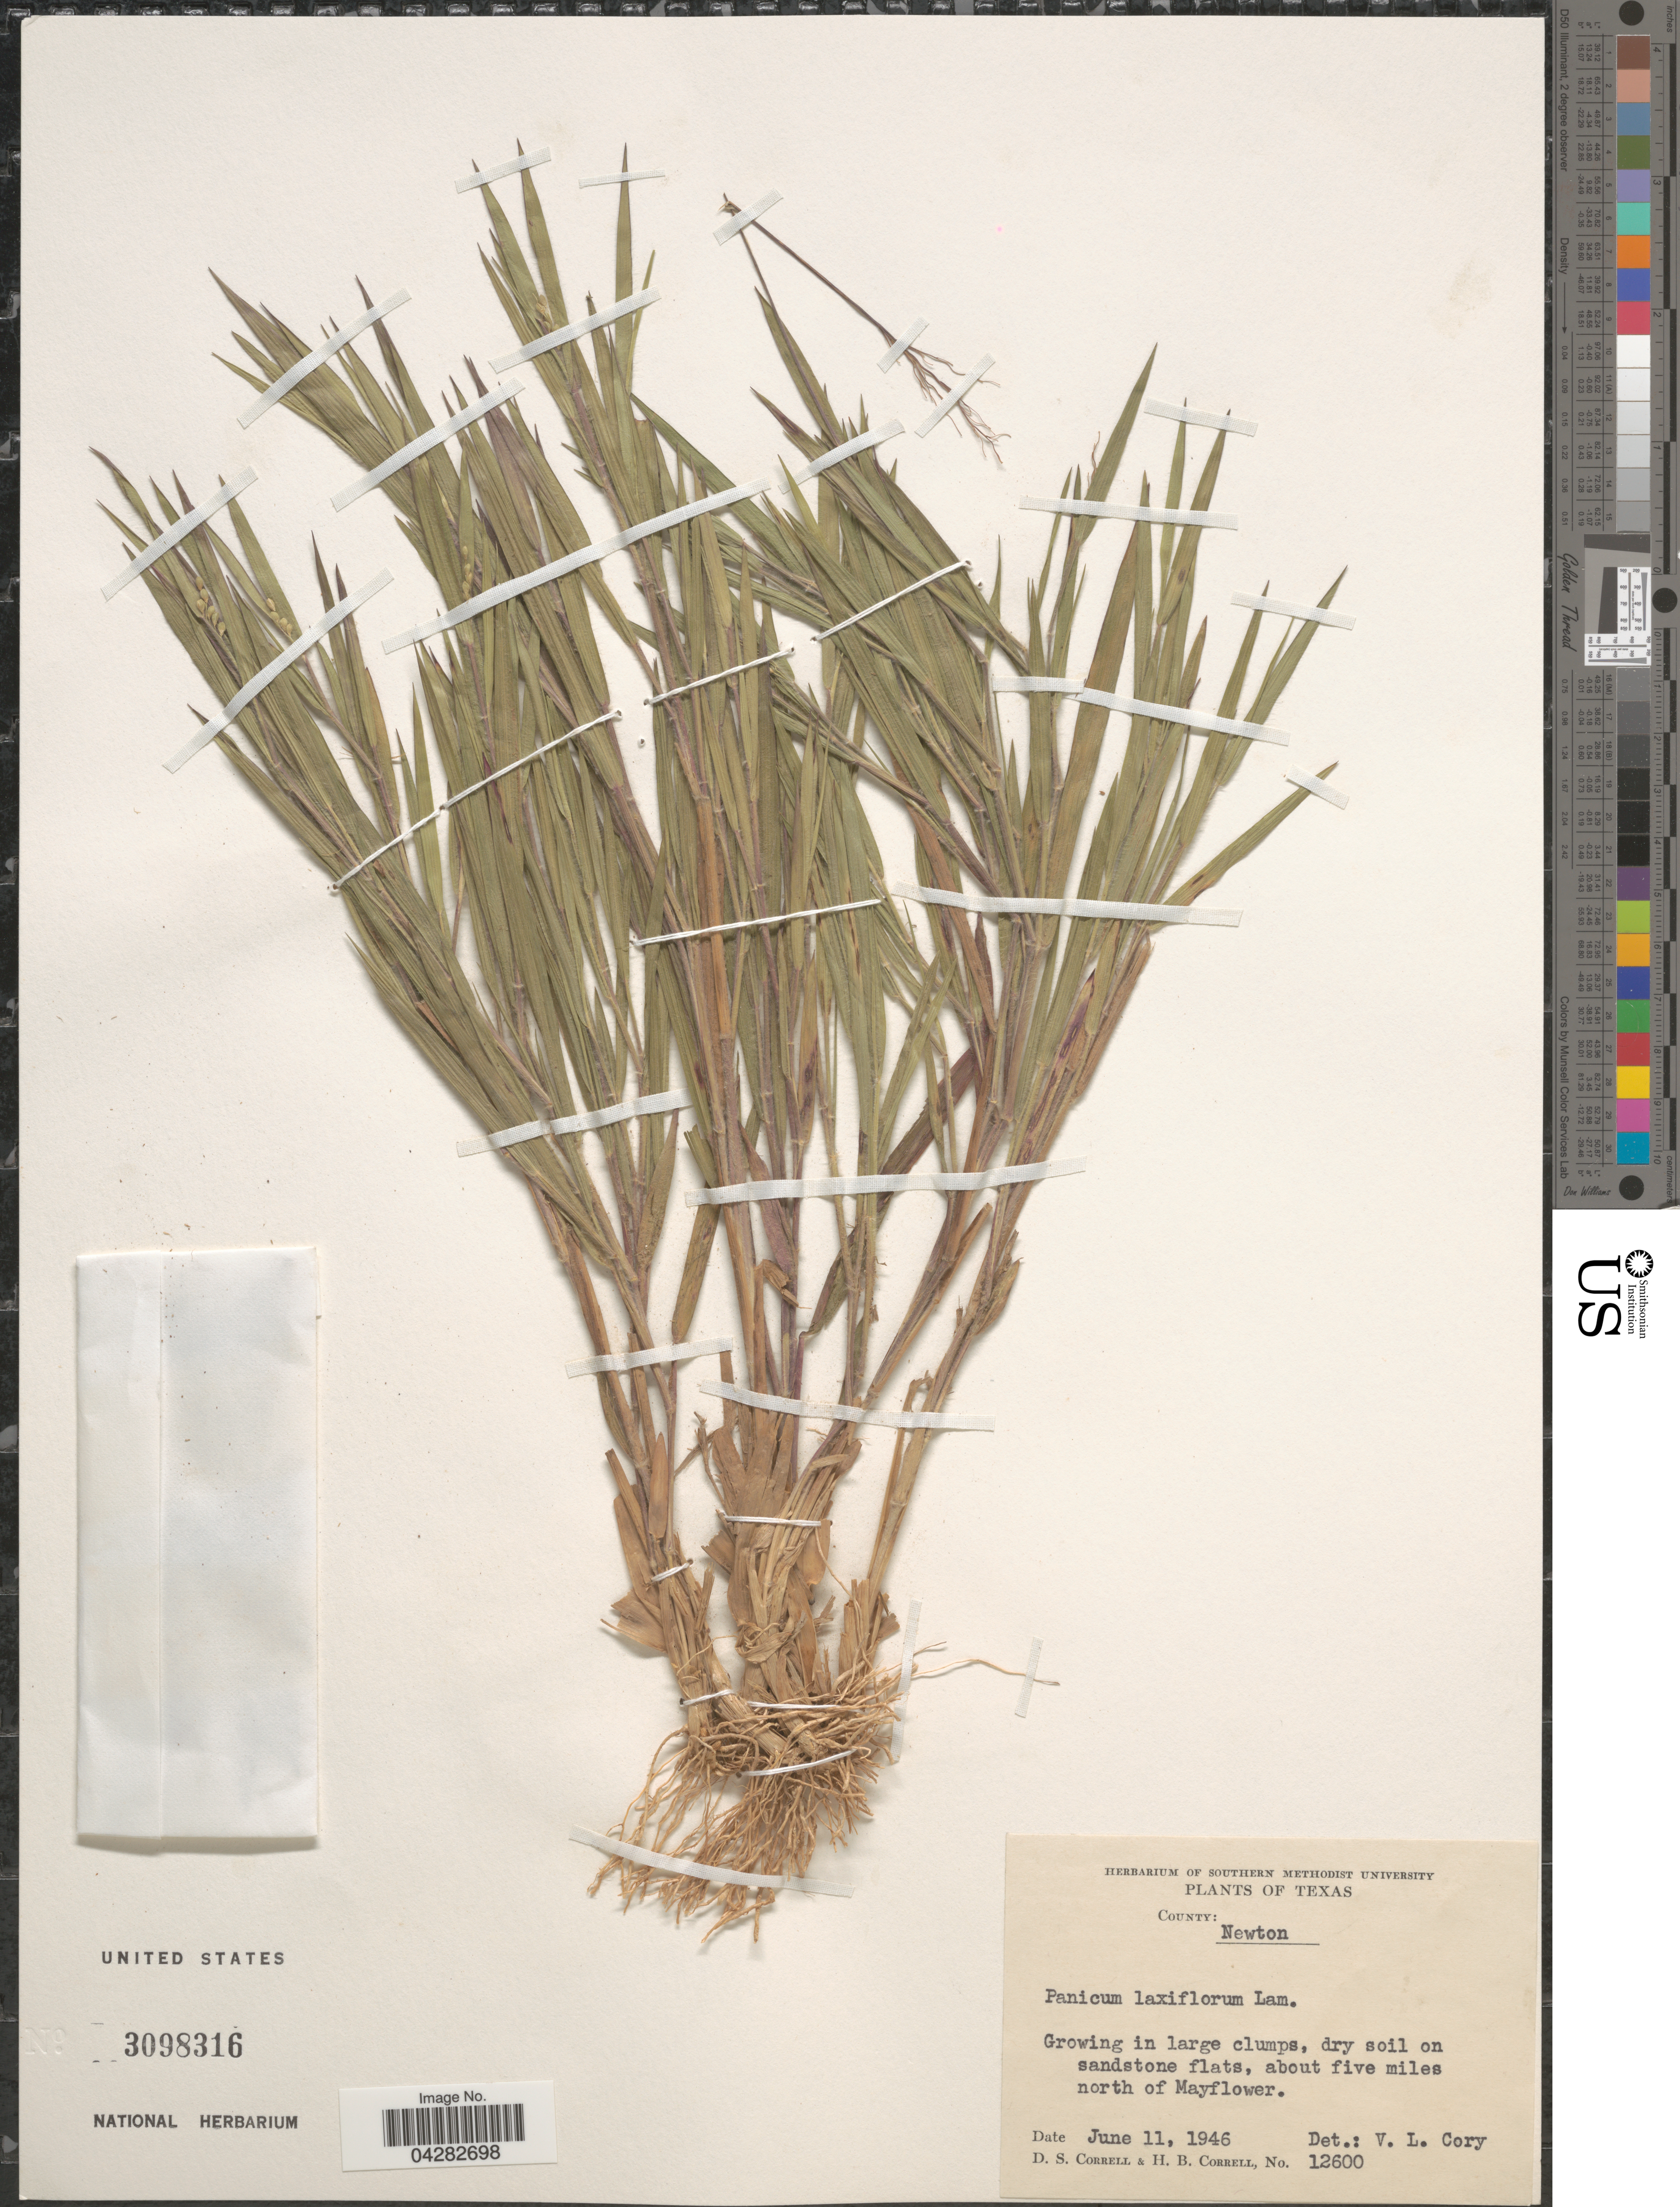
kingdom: Plantae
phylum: Tracheophyta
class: Liliopsida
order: Poales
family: Poaceae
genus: Dichanthelium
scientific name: Dichanthelium laxiflorum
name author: (Lam.) Gould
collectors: D. S. Correll & H. Correll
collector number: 12600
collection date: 1946-06-11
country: United States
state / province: Texas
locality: County: Newton. About five miles north of Mayflower.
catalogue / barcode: US 3098316